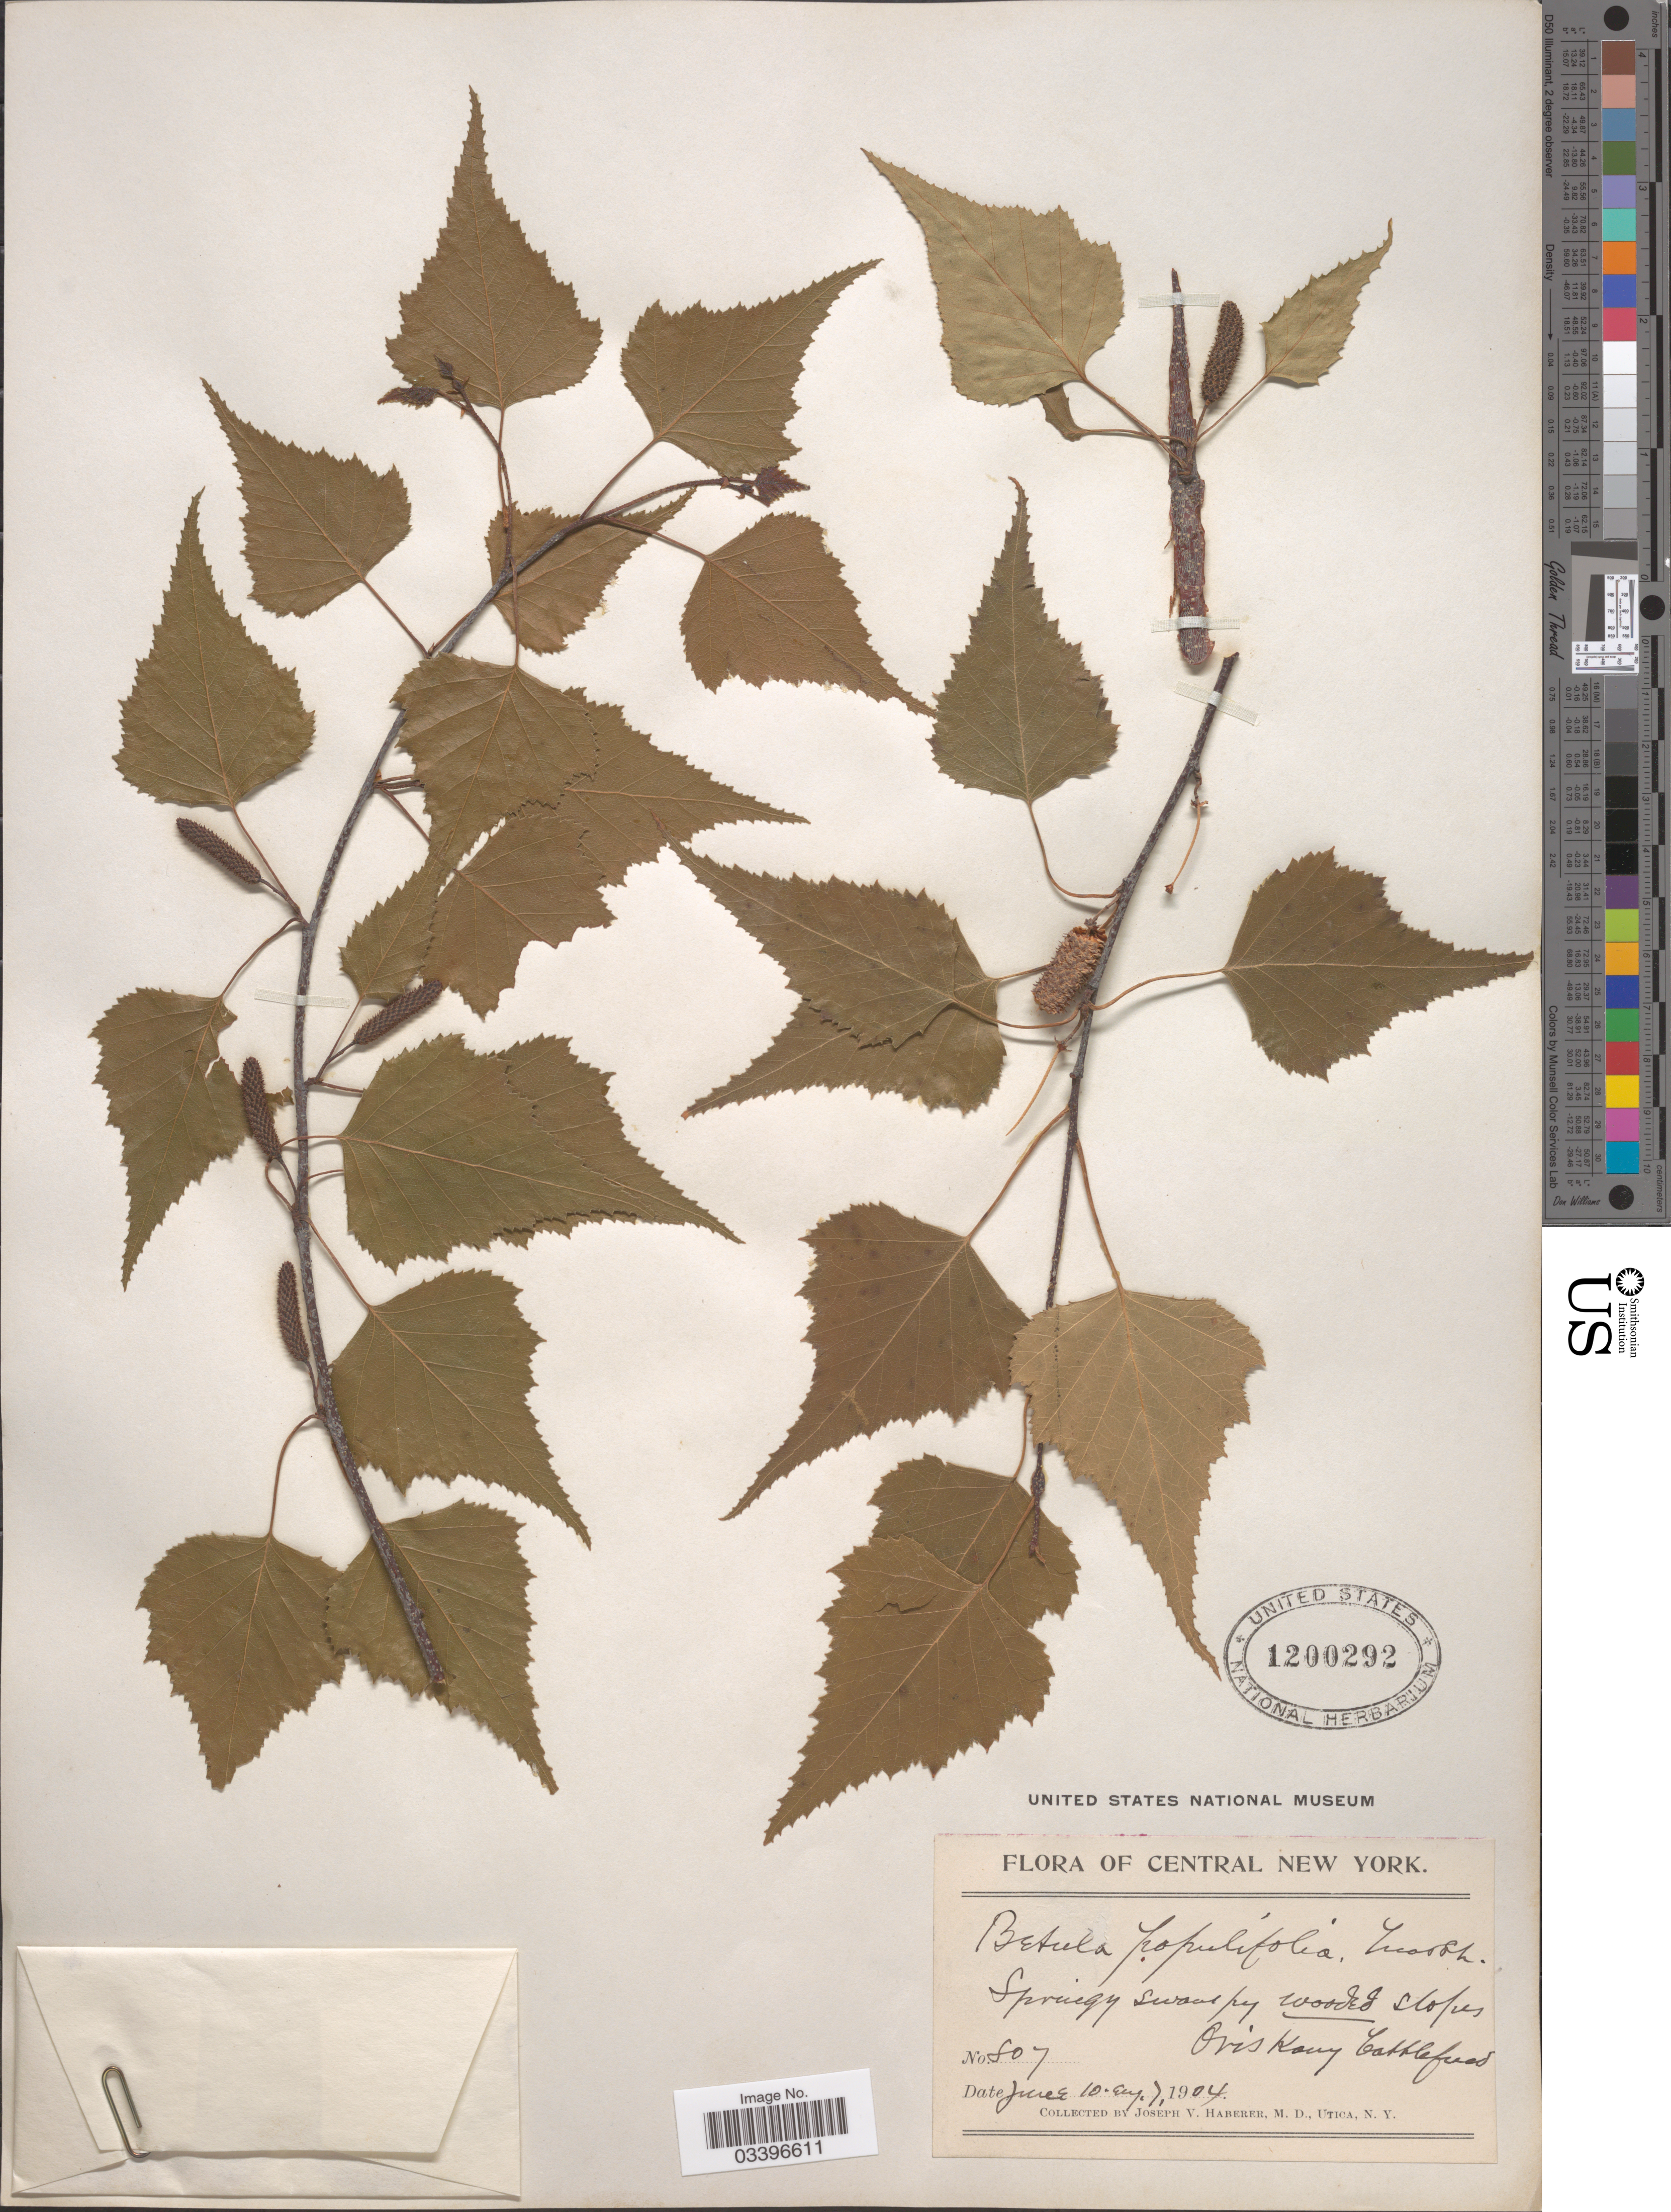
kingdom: Plantae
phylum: Tracheophyta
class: Magnoliopsida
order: Fagales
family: Betulaceae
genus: Betula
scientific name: Betula populifolia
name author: Marshall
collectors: J. V. Haberer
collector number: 807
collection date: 1904-06-10/1904-08-07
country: United States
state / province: New York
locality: Central New York. Springy swampy wooded slopes. Oriskany Cattlefield.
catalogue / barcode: US 1200292